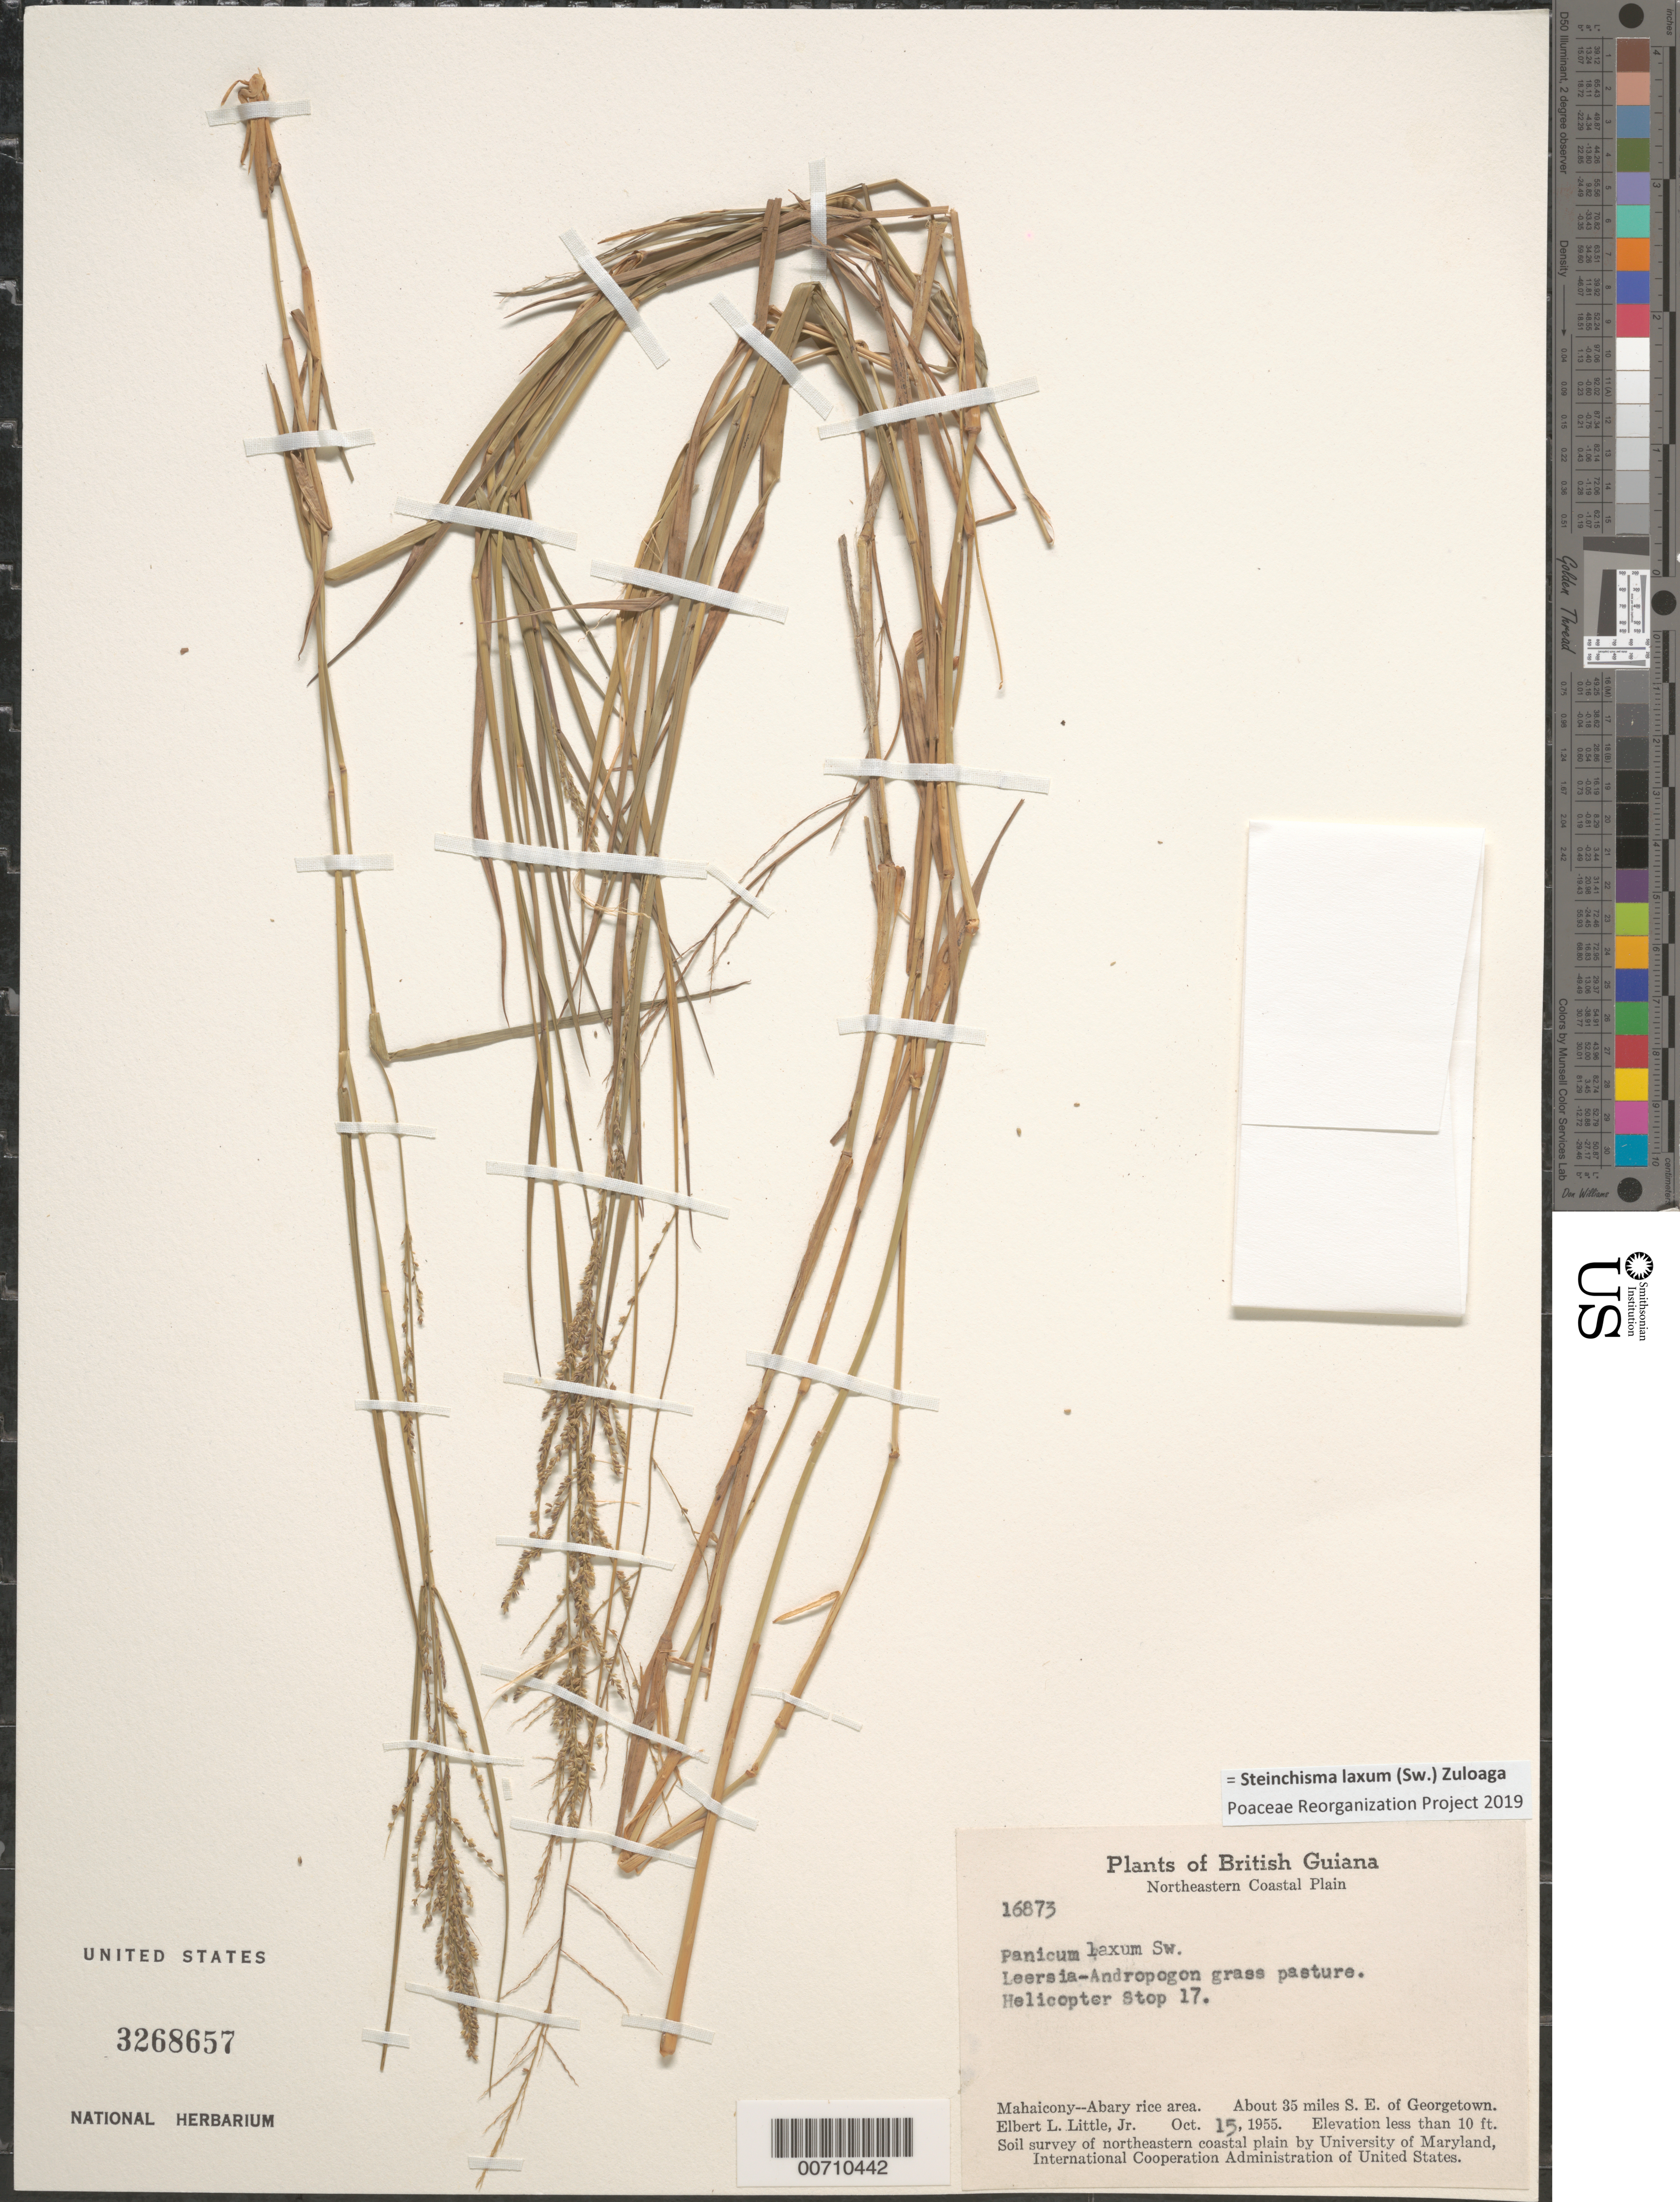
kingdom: Plantae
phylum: Tracheophyta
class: Liliopsida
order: Poales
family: Poaceae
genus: Panicum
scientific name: Panicum laxum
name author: Sw.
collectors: E. L. Little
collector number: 16873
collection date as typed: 15-Oct-55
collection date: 1955-10-15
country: Guyana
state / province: Mahaica-Berbice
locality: Mahaicony-Abary rice area, E bank Demerara R., about 35 mi. SE of Georgetown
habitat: Leersia-Andropogon grass pasture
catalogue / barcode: US 3268657